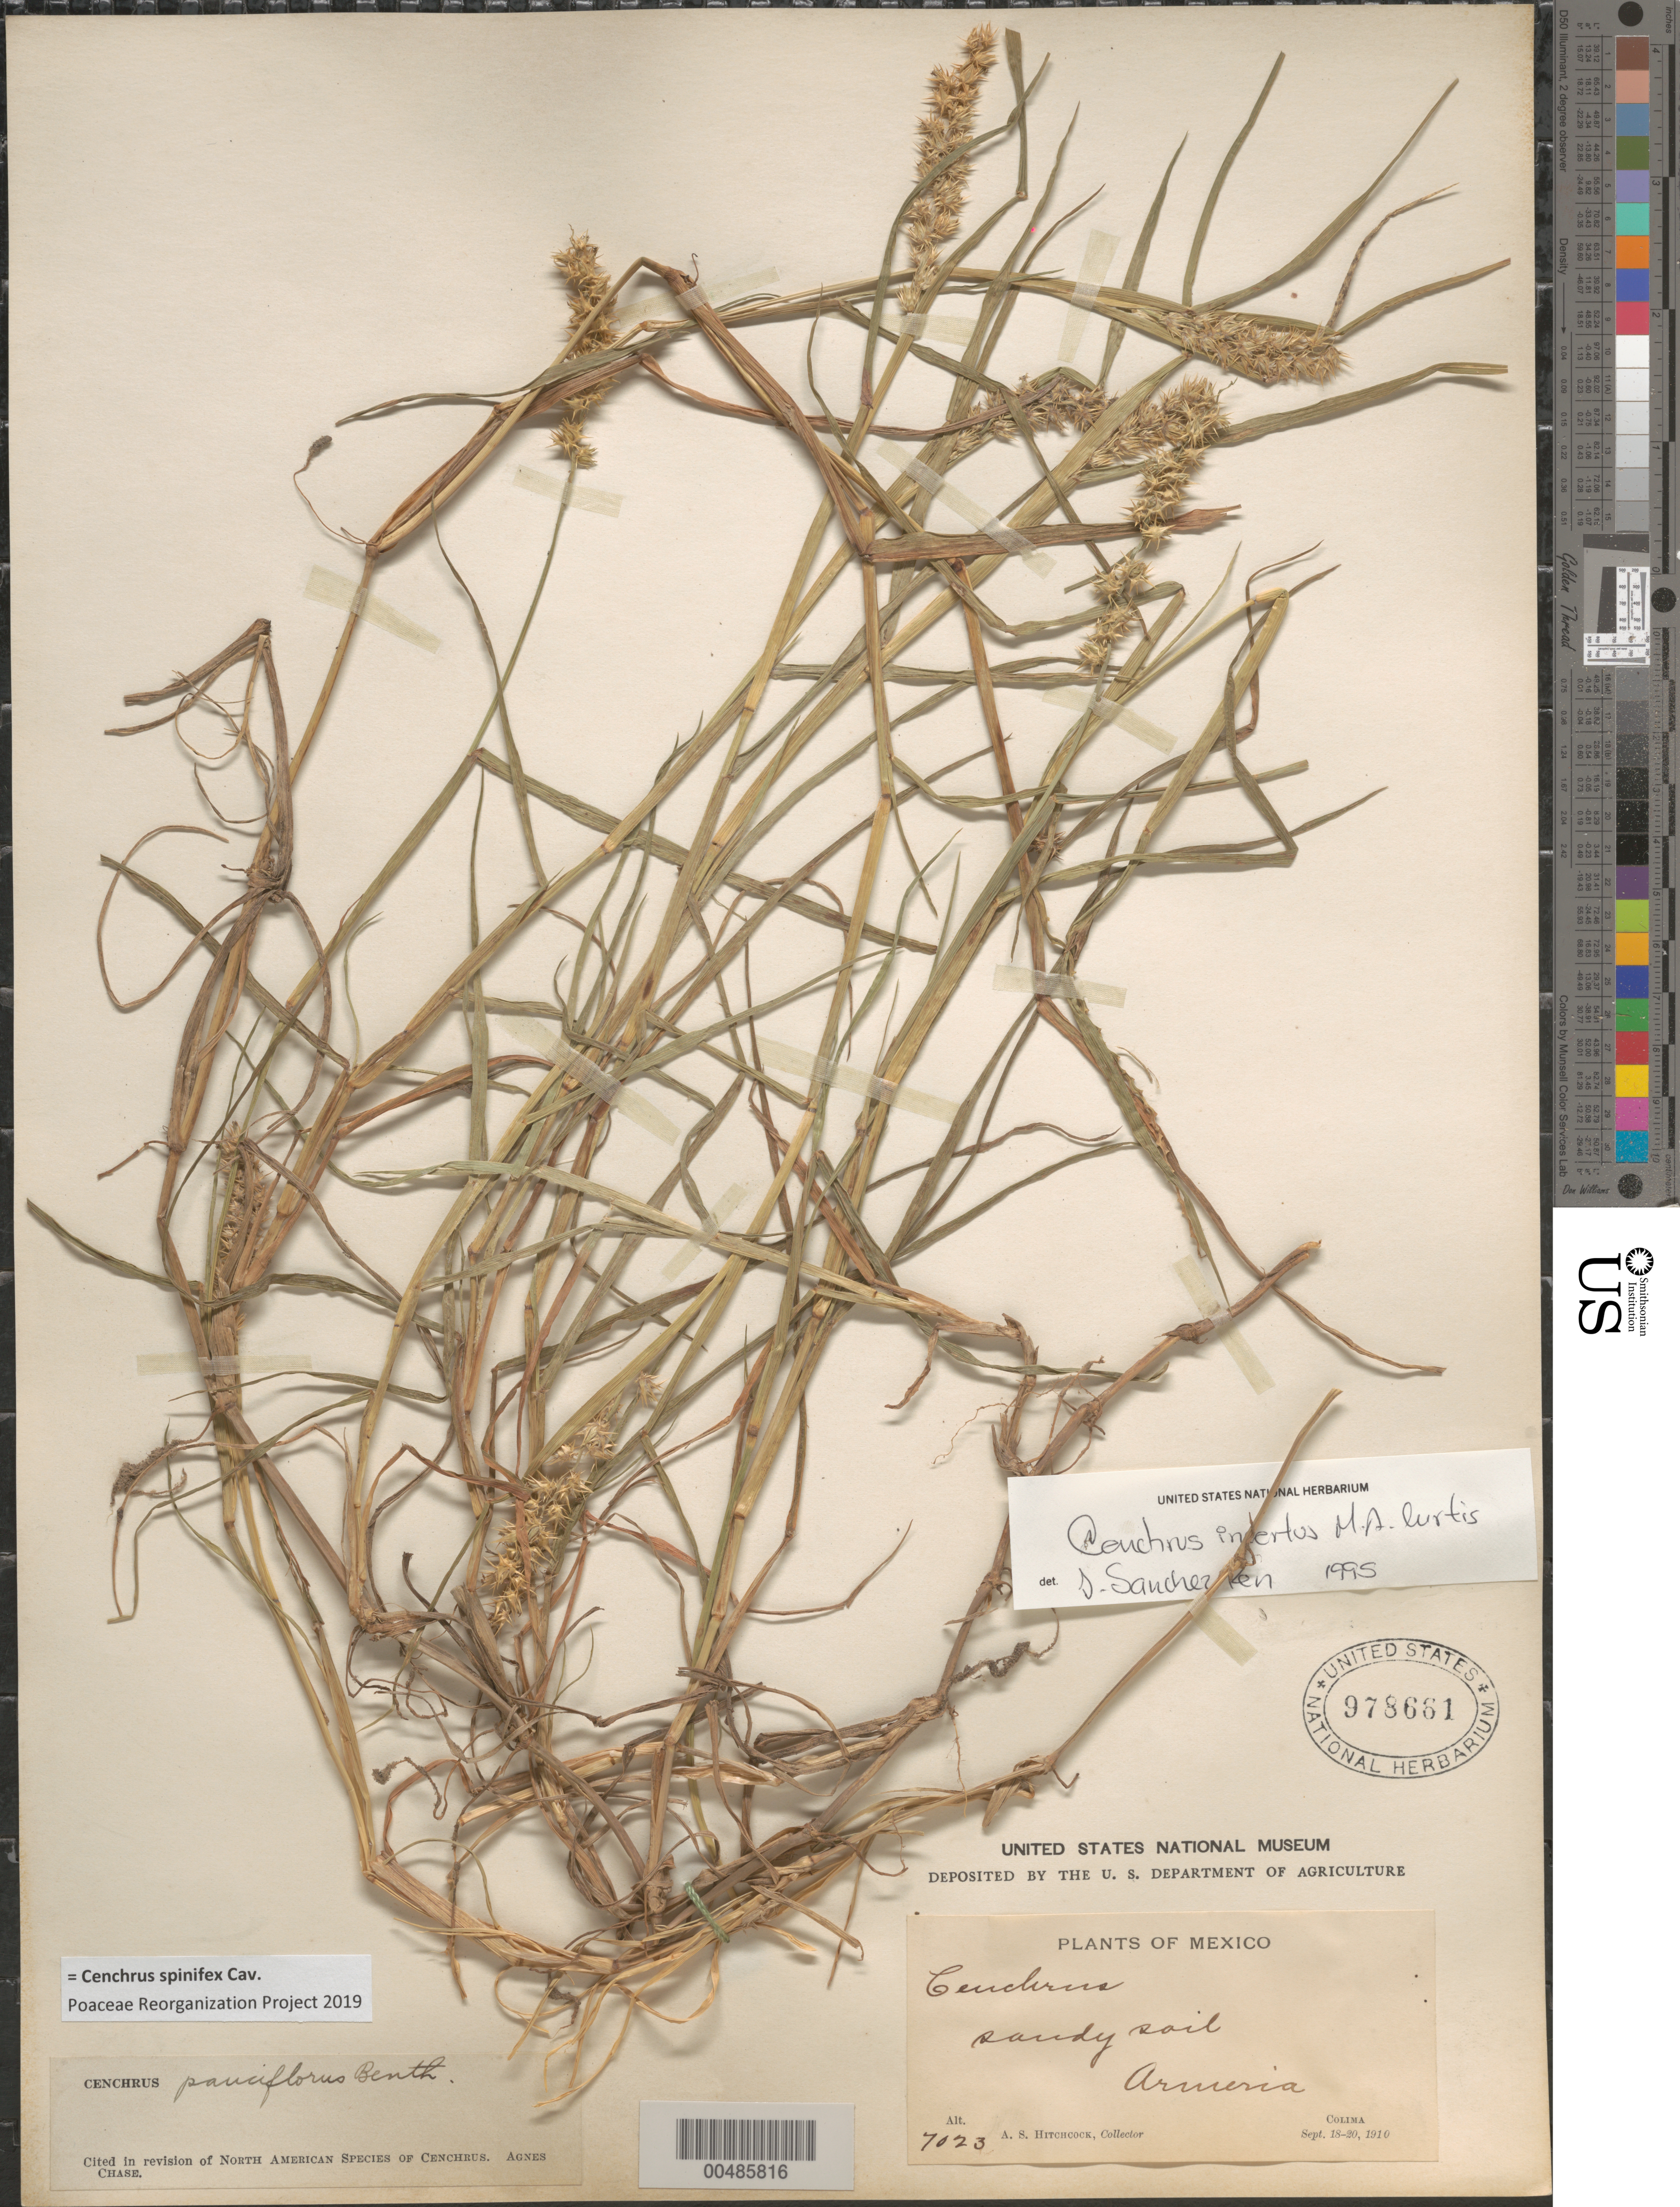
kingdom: Plantae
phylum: Tracheophyta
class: Liliopsida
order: Poales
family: Poaceae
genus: Cenchrus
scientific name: Cenchrus spinifex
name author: Cav.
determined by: Poaceae Reorganization Project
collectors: A. S. Hitchcock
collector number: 7023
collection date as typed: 18 Sep 1910 to 20 Sep 1910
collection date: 1910-09-18/1910-09-20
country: Mexico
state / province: Colima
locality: Armeria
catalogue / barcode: US 978661